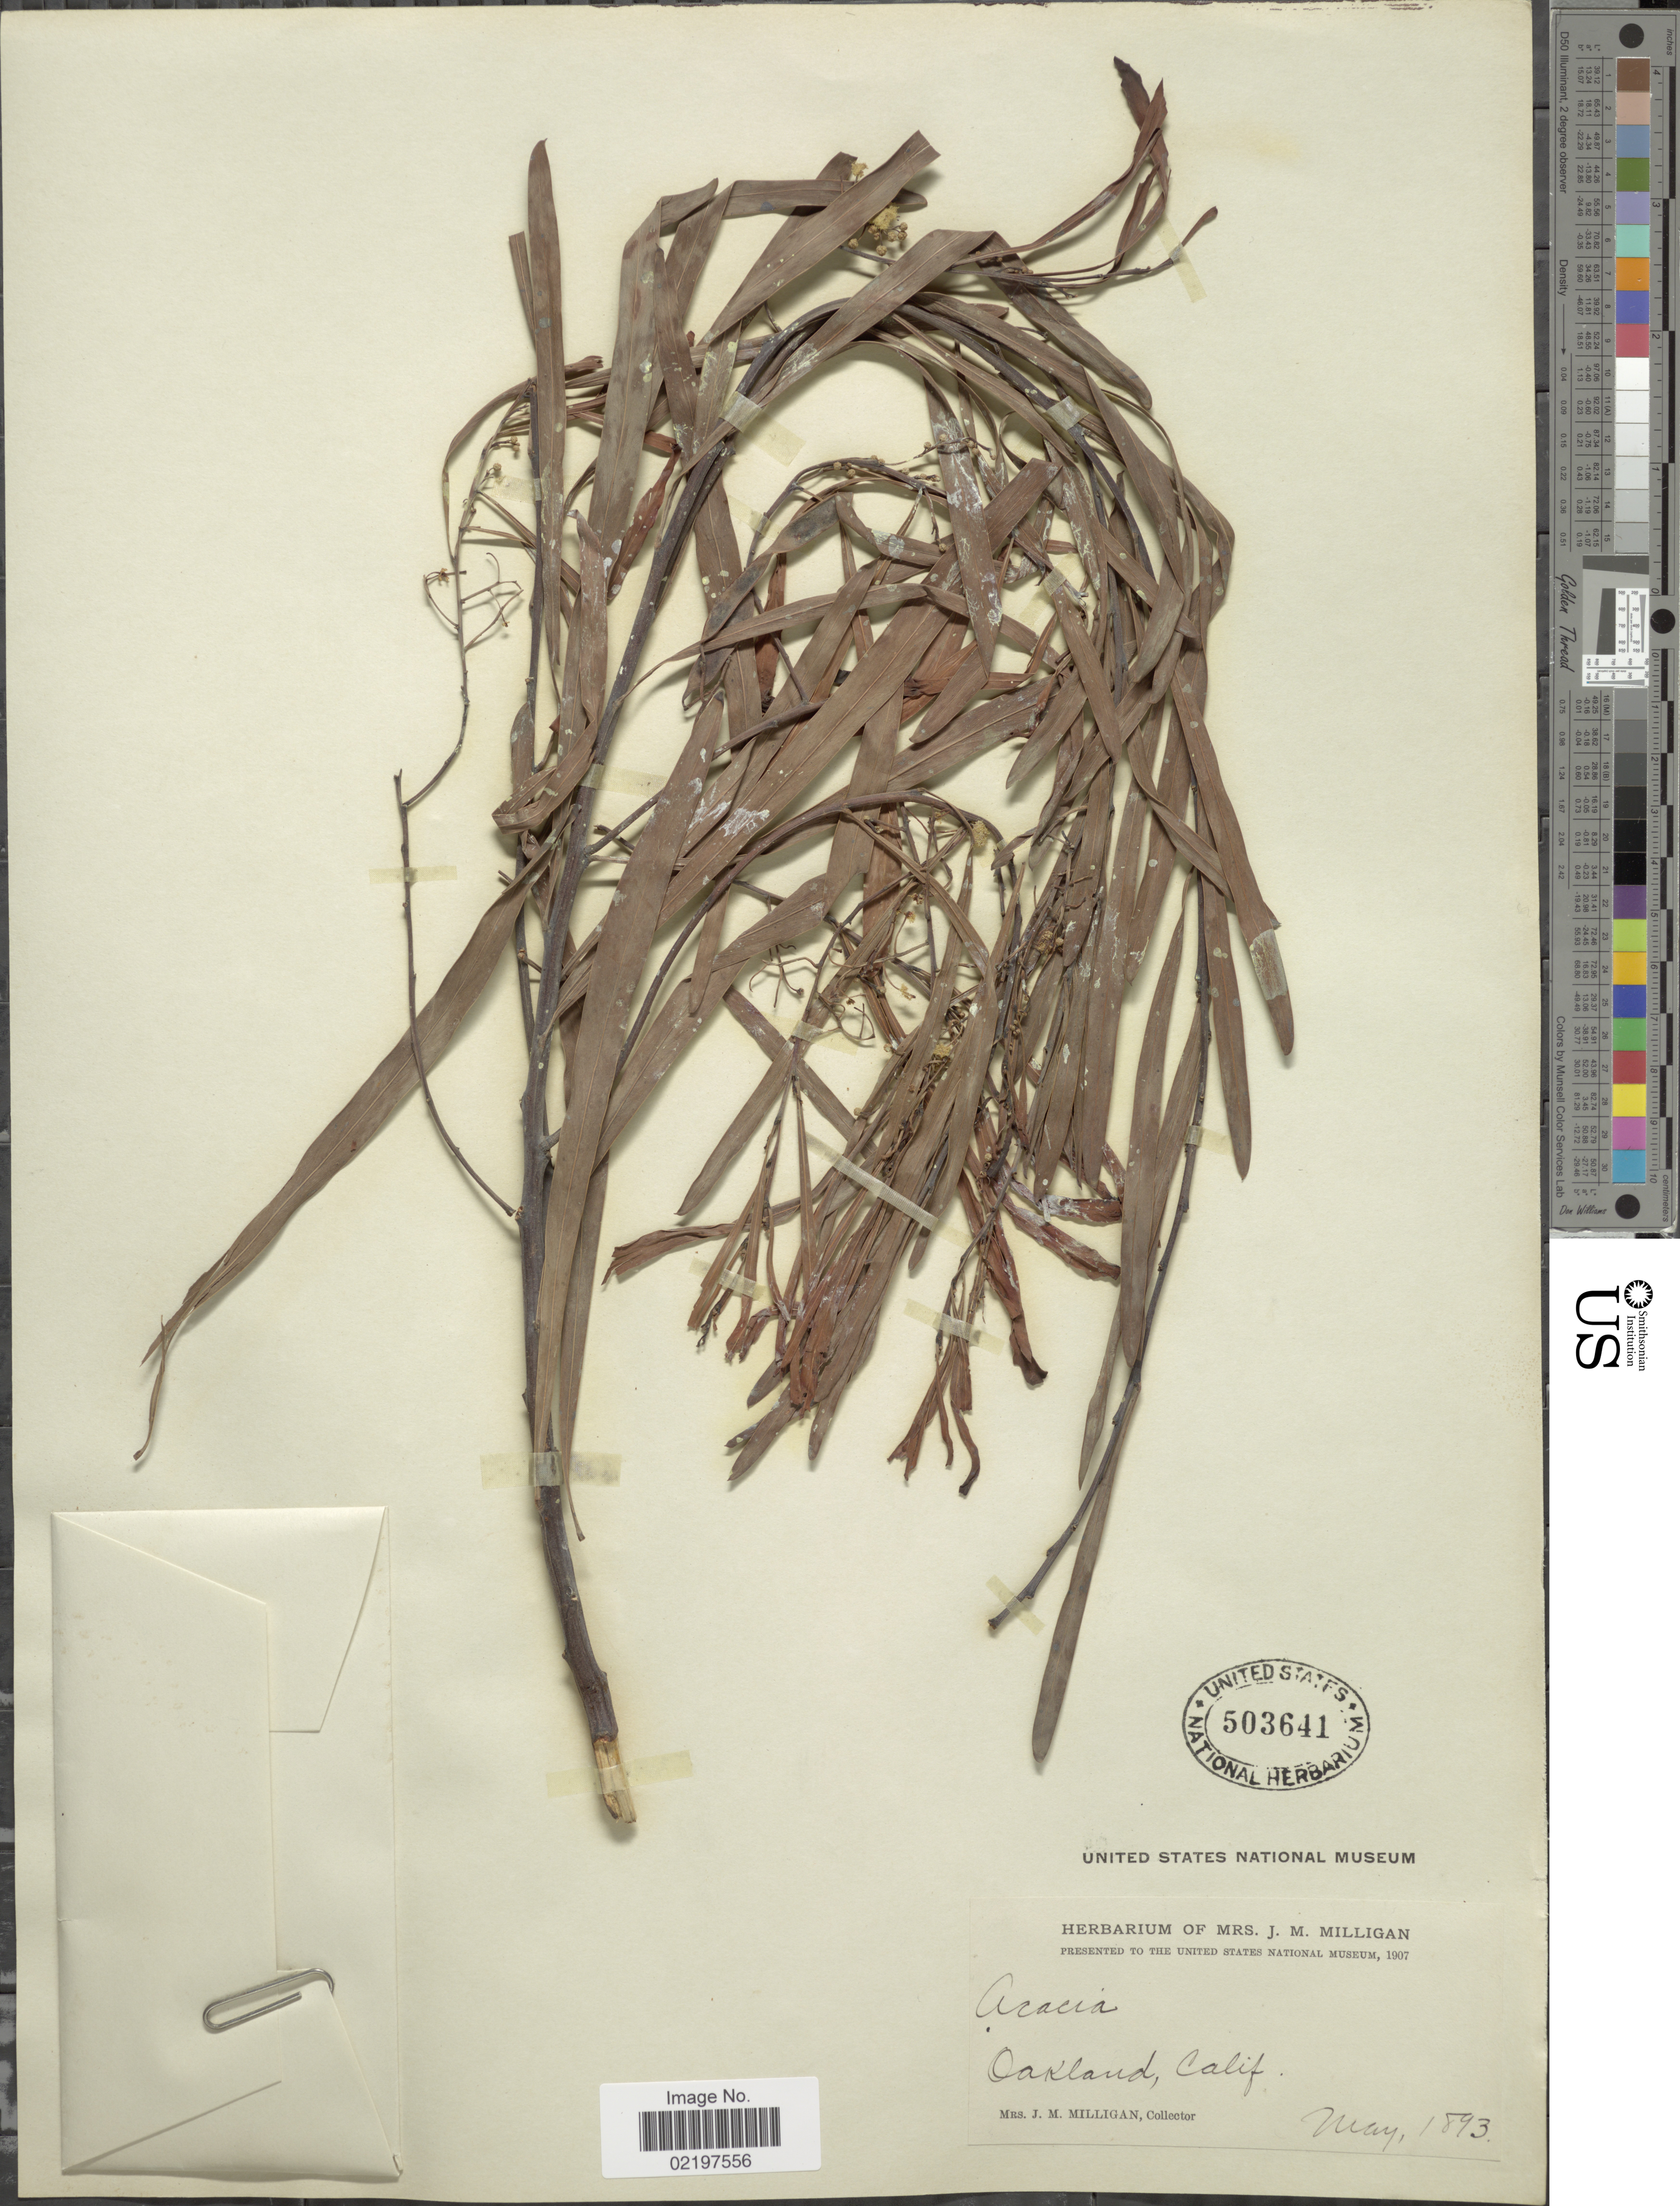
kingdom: Plantae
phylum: Tracheophyta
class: Magnoliopsida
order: Fabales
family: Fabaceae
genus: Acacia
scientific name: Acacia neriifolia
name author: A. Cunn. ex Benth.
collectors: J. Milligan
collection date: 1893-05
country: United States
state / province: California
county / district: Alameda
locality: Oakland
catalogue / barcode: US 503641